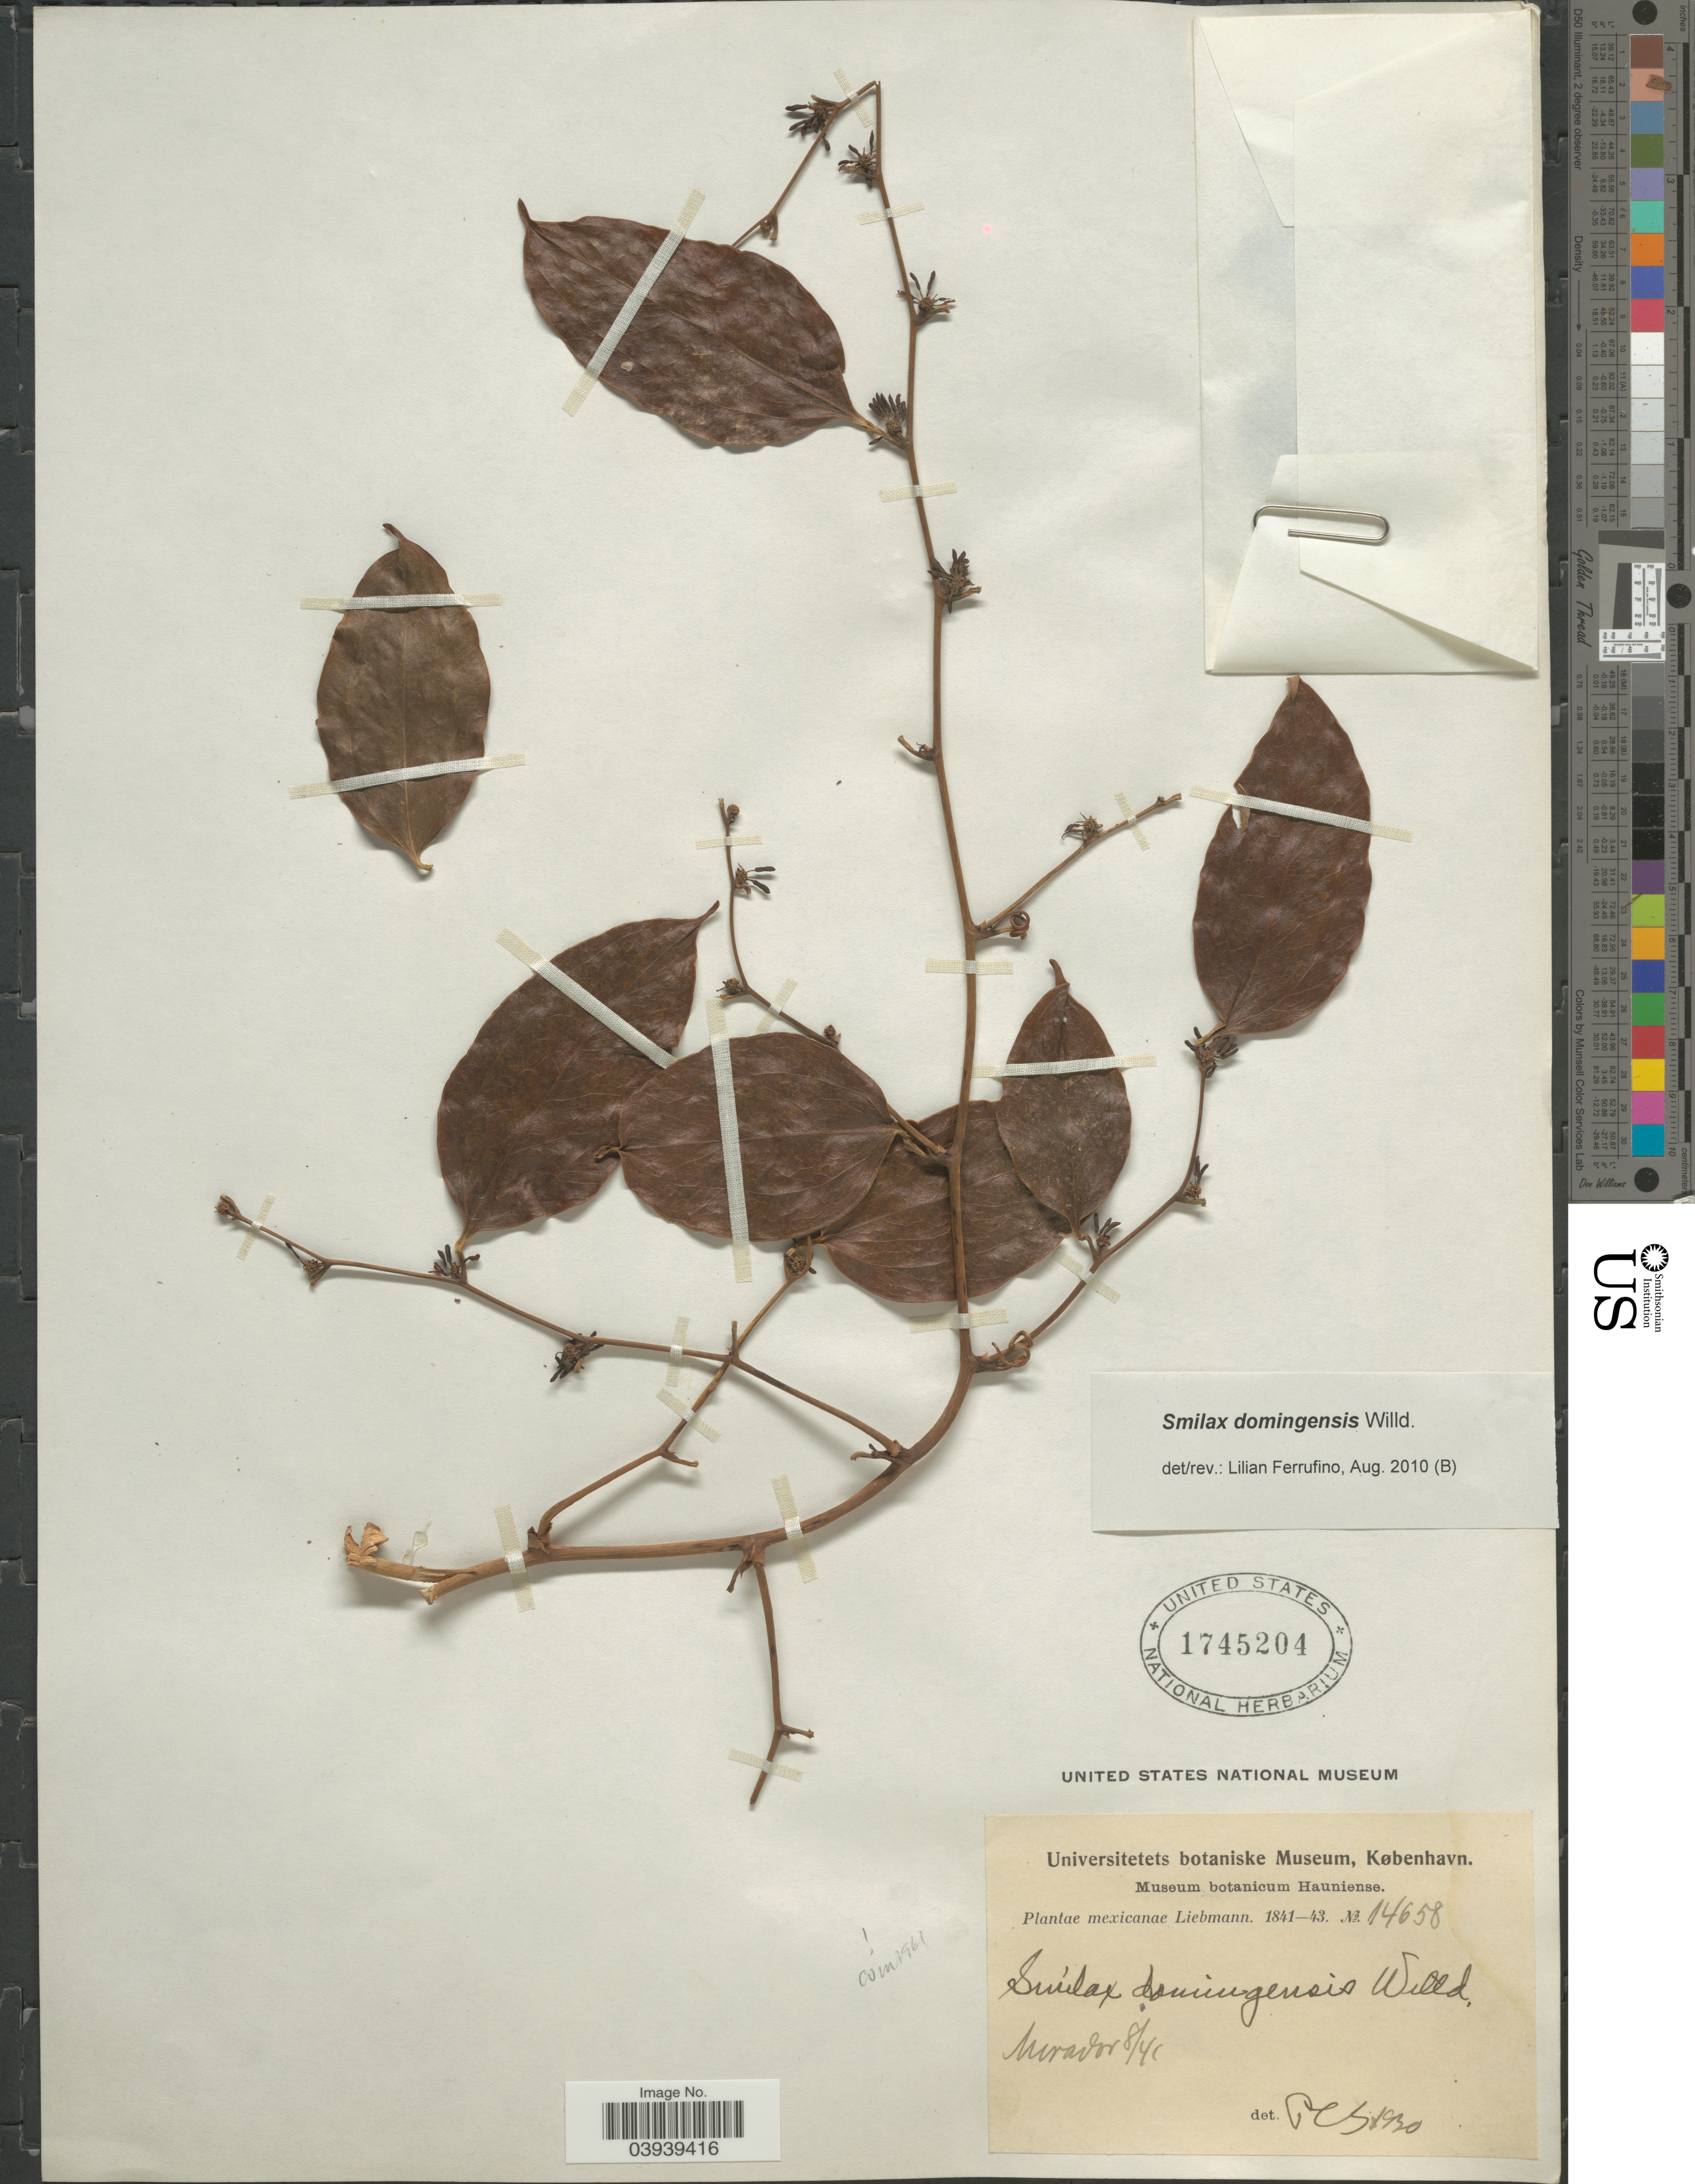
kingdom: Plantae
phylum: Tracheophyta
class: Liliopsida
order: Liliales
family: Smilacaceae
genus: Smilax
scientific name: Smilax domingensis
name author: Willd.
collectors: Liebmann, --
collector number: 14658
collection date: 1841-08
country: Mexico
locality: Mexicanae. Mirador.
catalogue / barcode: US 1745204